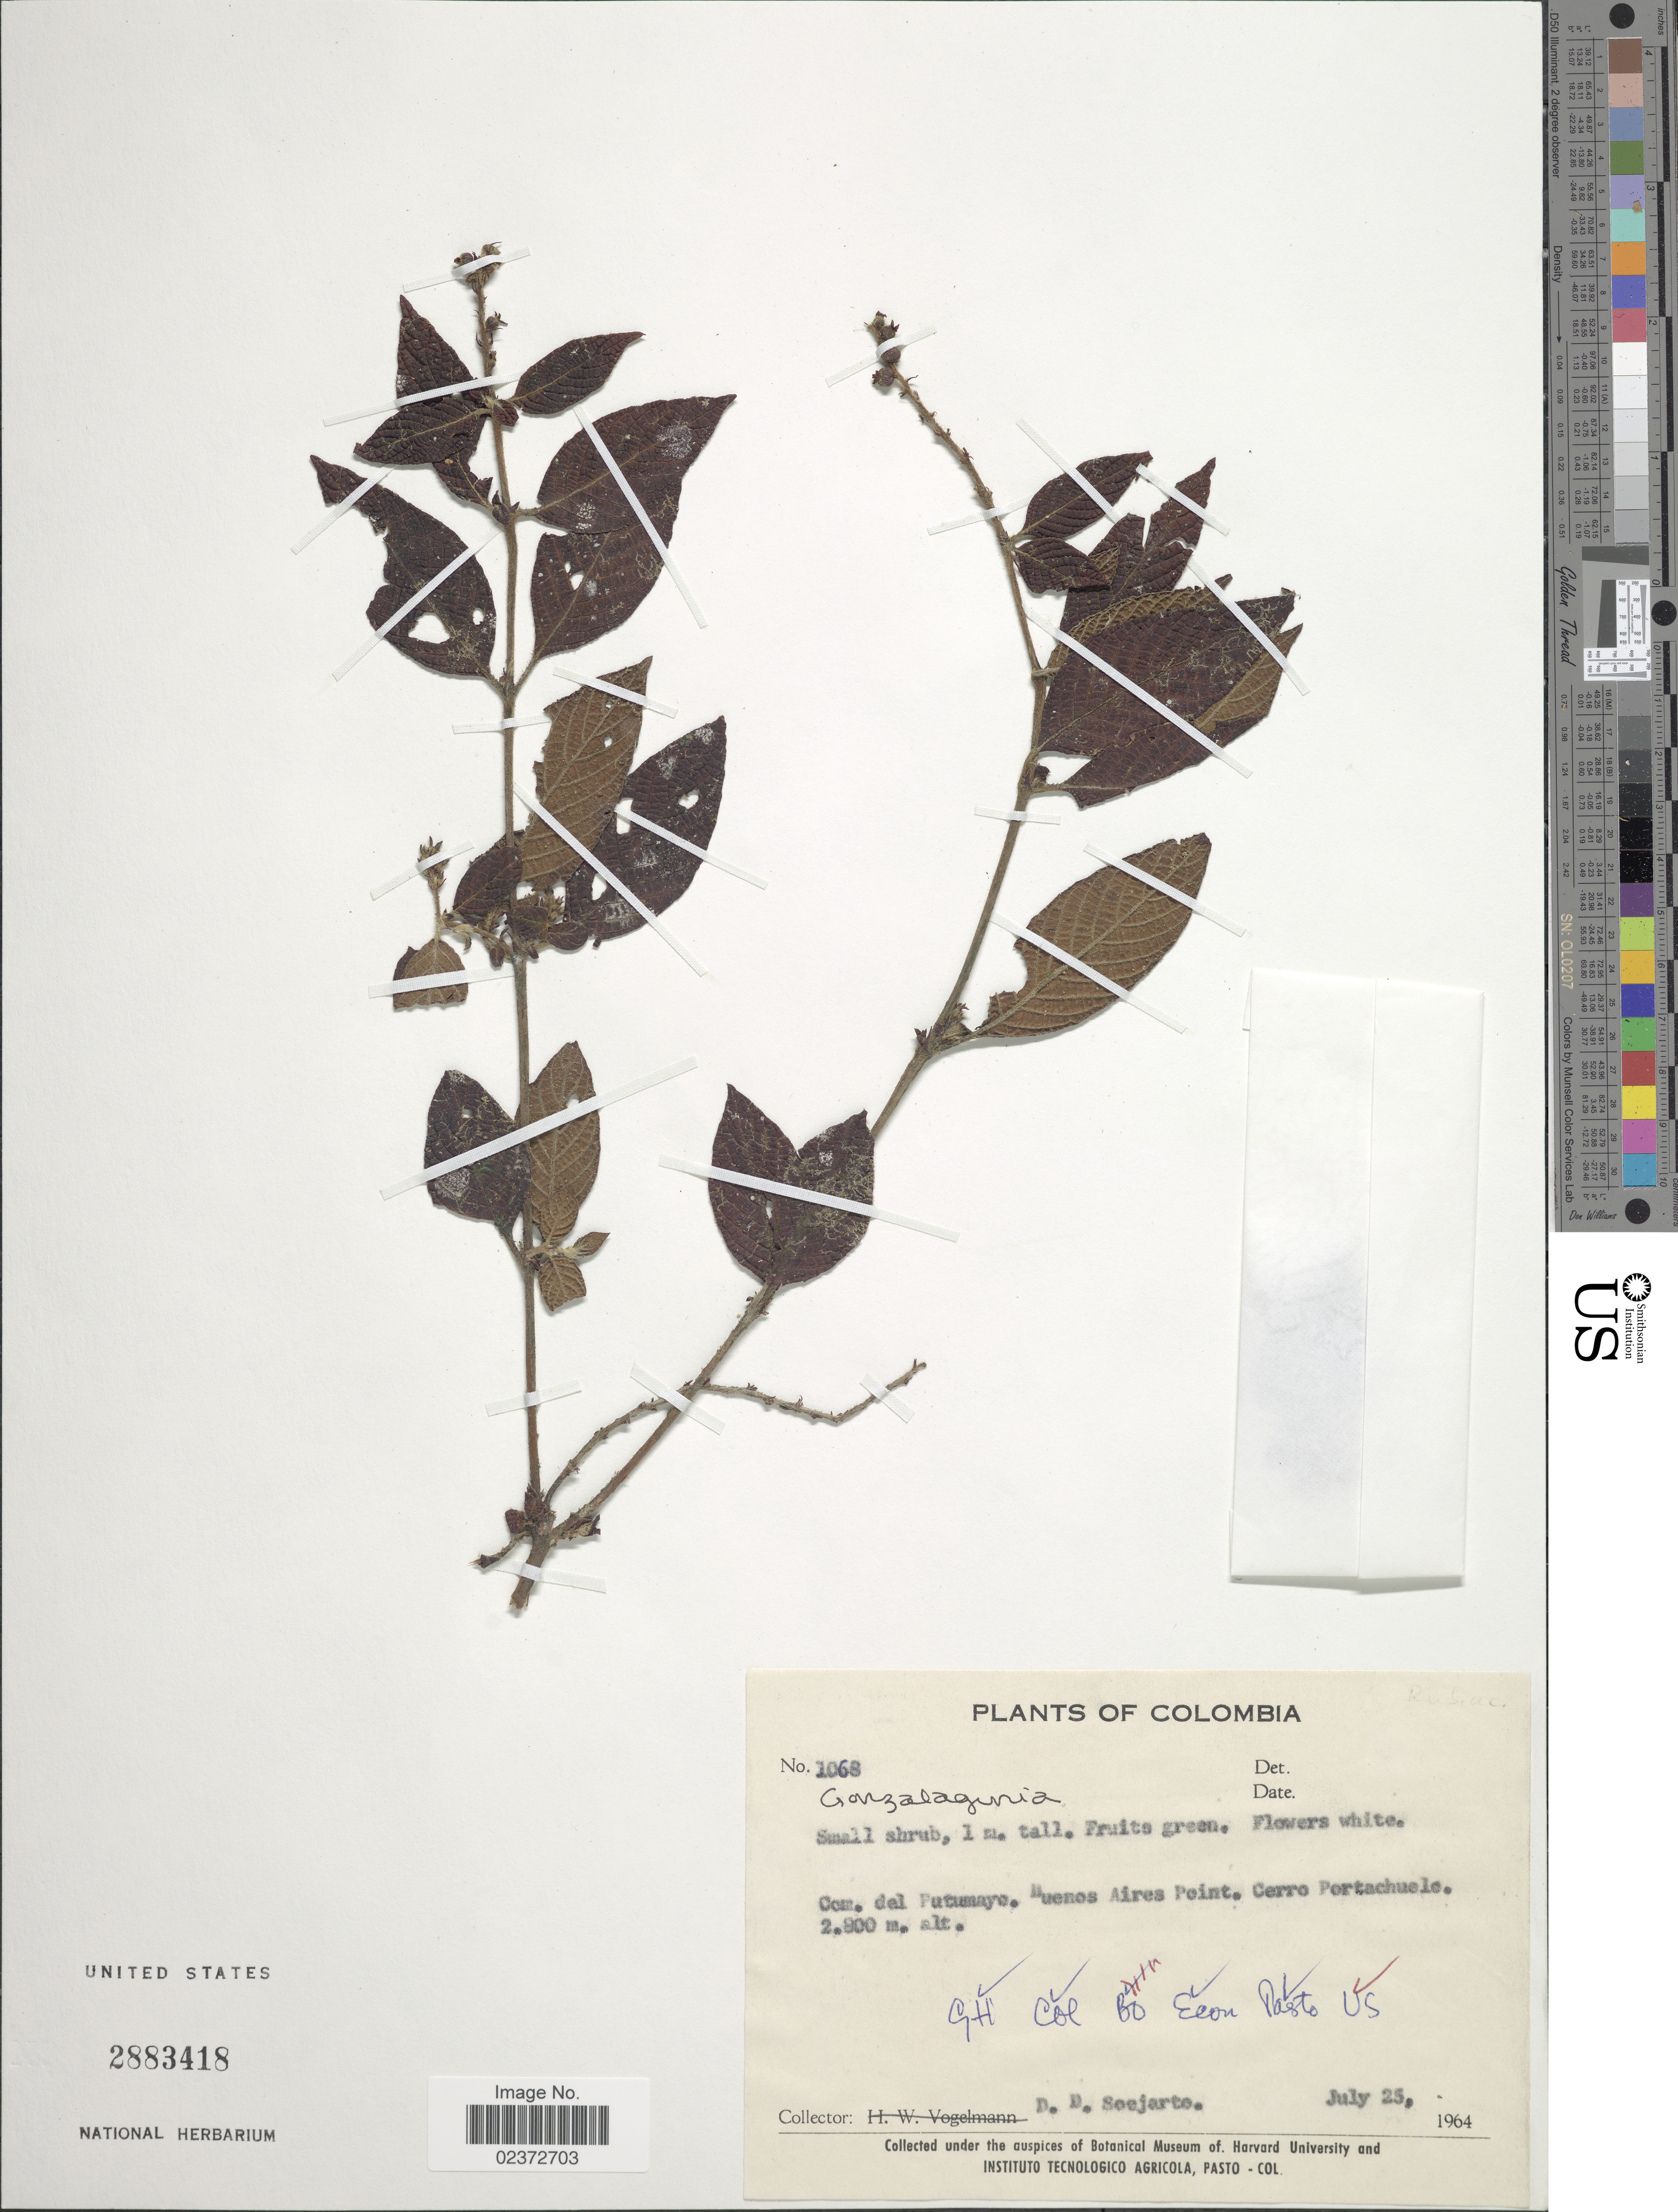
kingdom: Plantae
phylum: Tracheophyta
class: Magnoliopsida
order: Gentianales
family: Rubiaceae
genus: Gonzalagunia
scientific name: Gonzalagunia sororia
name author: Standl.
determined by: Giraldo, Sebastian, (E), Royal Botanic Gardens (Edinburgh) (UNITED KINGDOM)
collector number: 1068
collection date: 1964-07-25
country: Colombia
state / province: Putumayo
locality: Com del Putumayo. Buenos Aires Point. Cerro Portachuelo.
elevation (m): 2800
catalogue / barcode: US 2883418